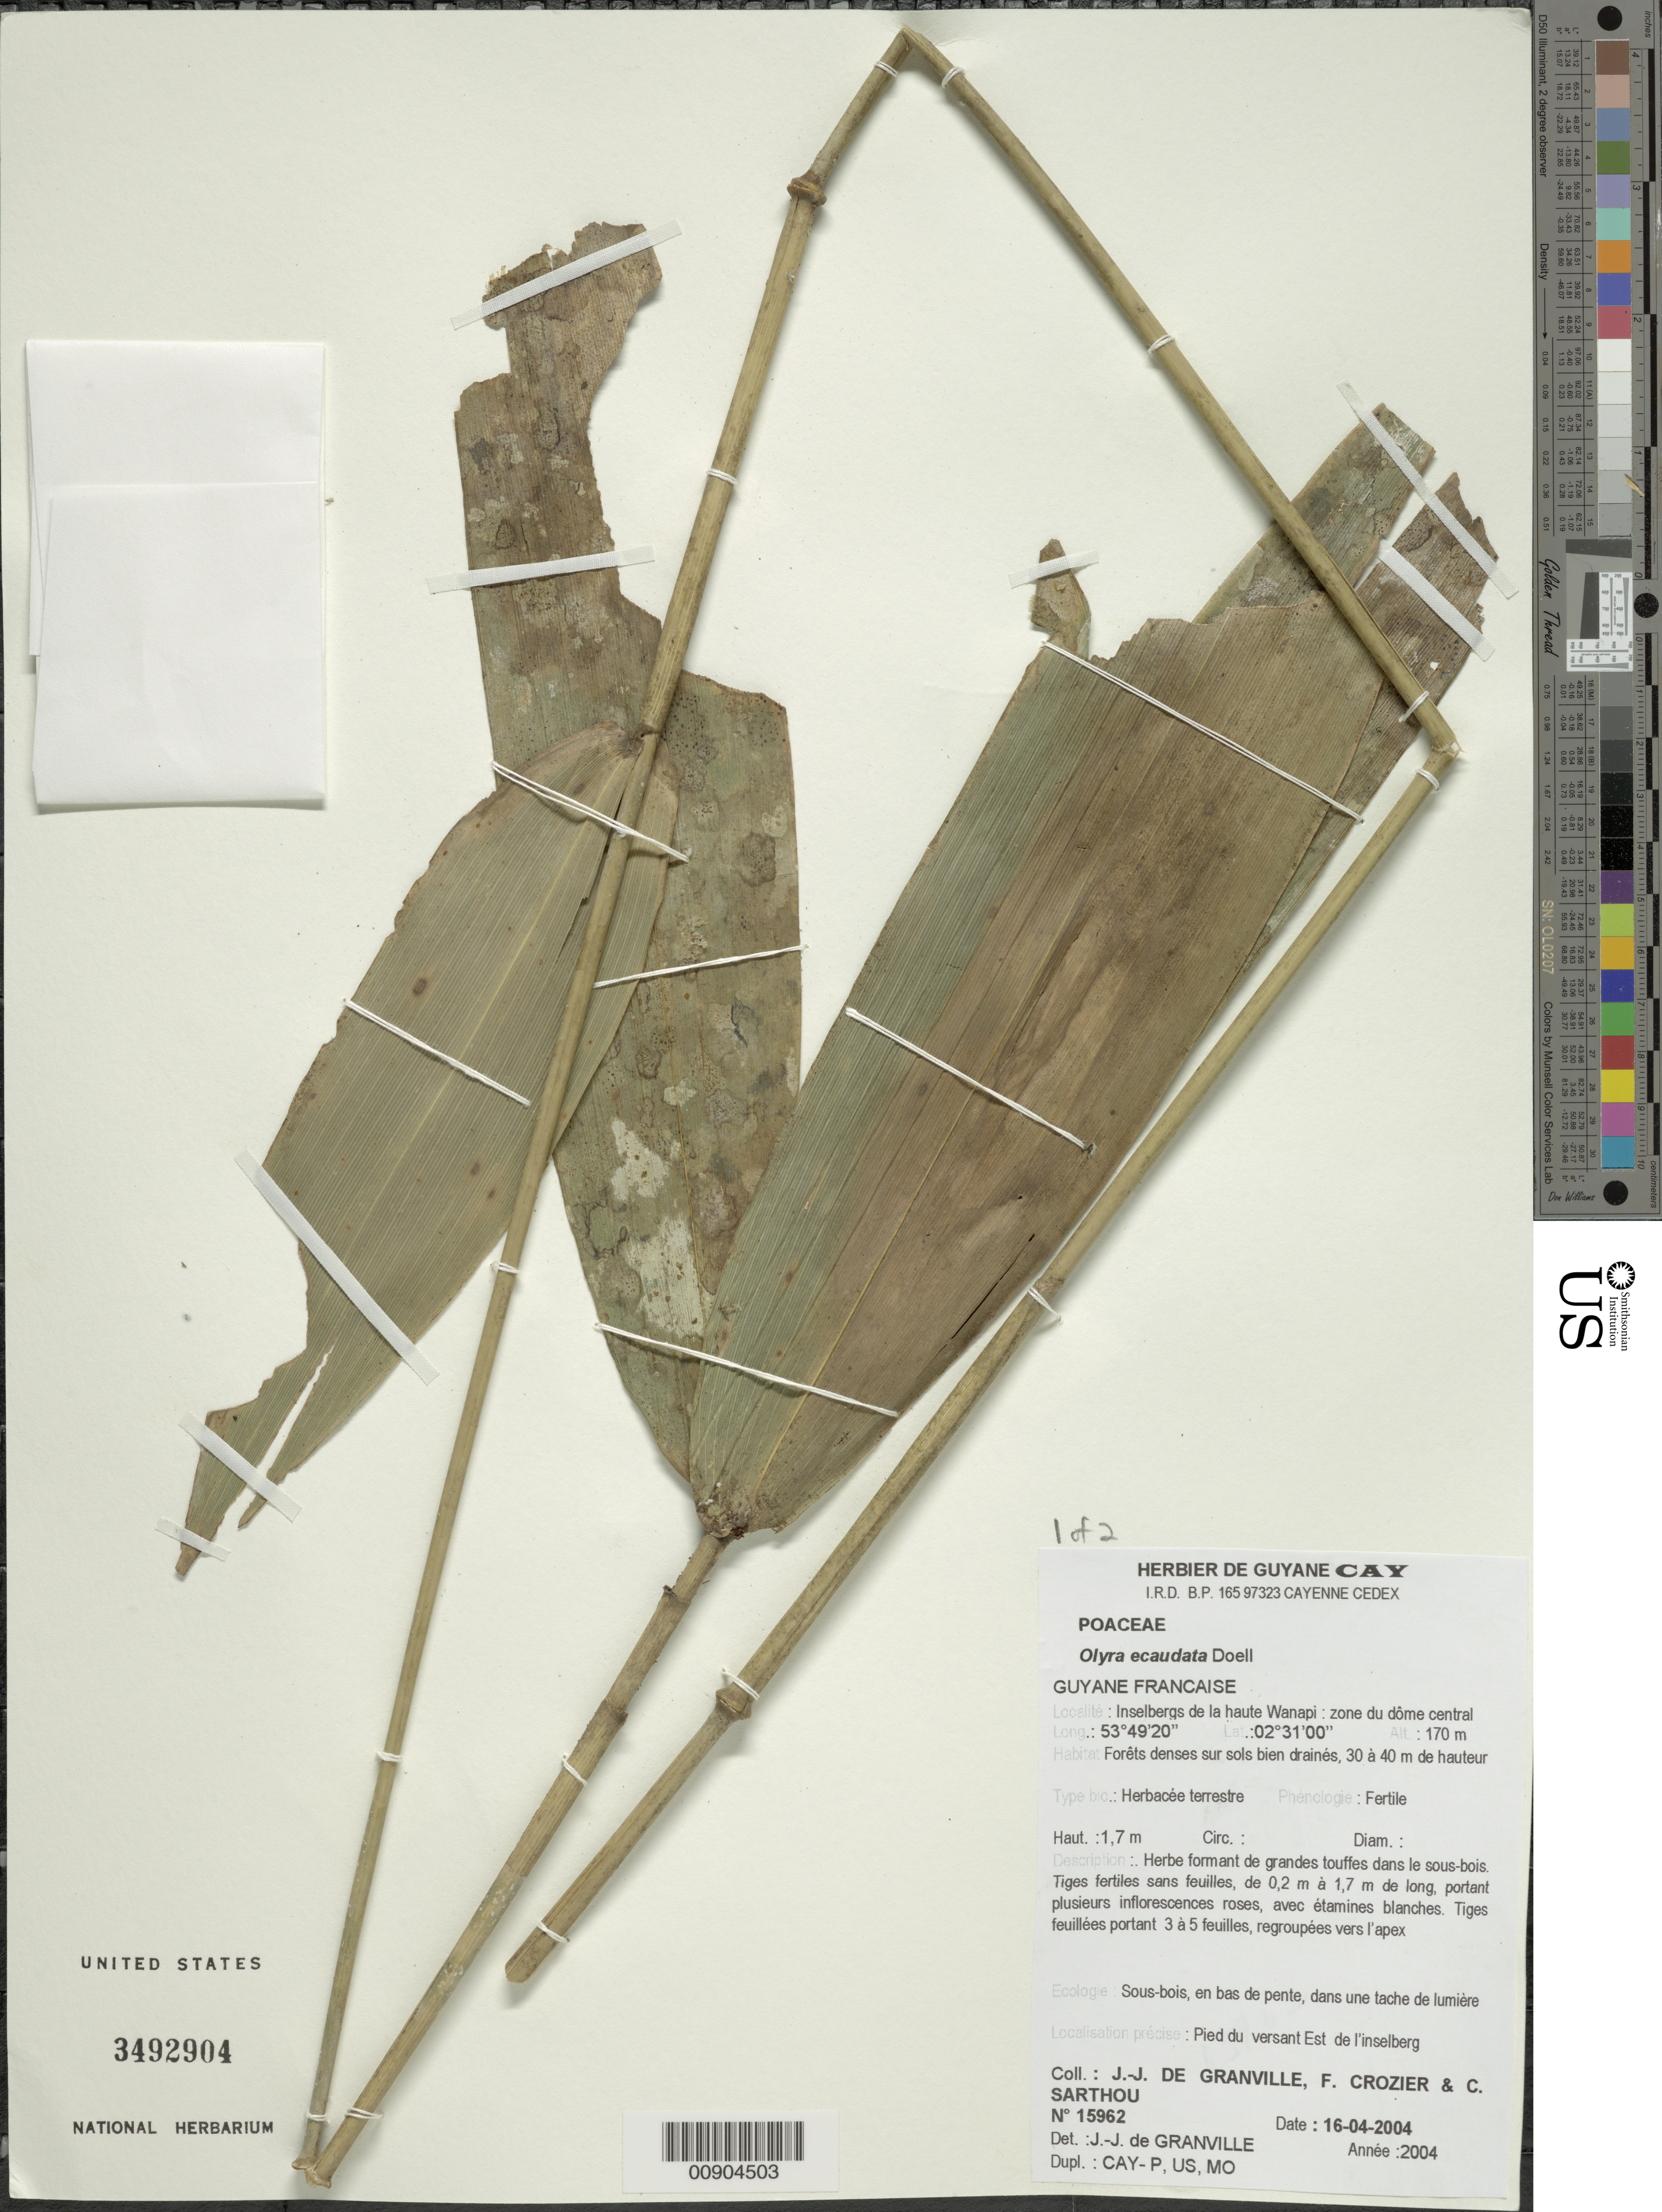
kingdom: Plantae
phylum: Tracheophyta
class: Liliopsida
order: Poales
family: Poaceae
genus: Olyra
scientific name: Olyra ecaudata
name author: Döll in Mart.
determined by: Granville, J. J. de, (CAY), Institut de Recherche pour le Developpement (IRD) (FRENCH GUIANA)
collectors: J.-J. de Granville, F. Crozier & C. Sarthou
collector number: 15962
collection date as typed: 16-Apr-04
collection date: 2004-04-16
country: French Guiana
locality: Inselbergs de la haute Wanapi, versant est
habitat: Forêts denses sur sols bien drainés, 30-40 m de haut.; sous bois, en bas de pente, dans une tache de lumière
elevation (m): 170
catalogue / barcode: US 3492904